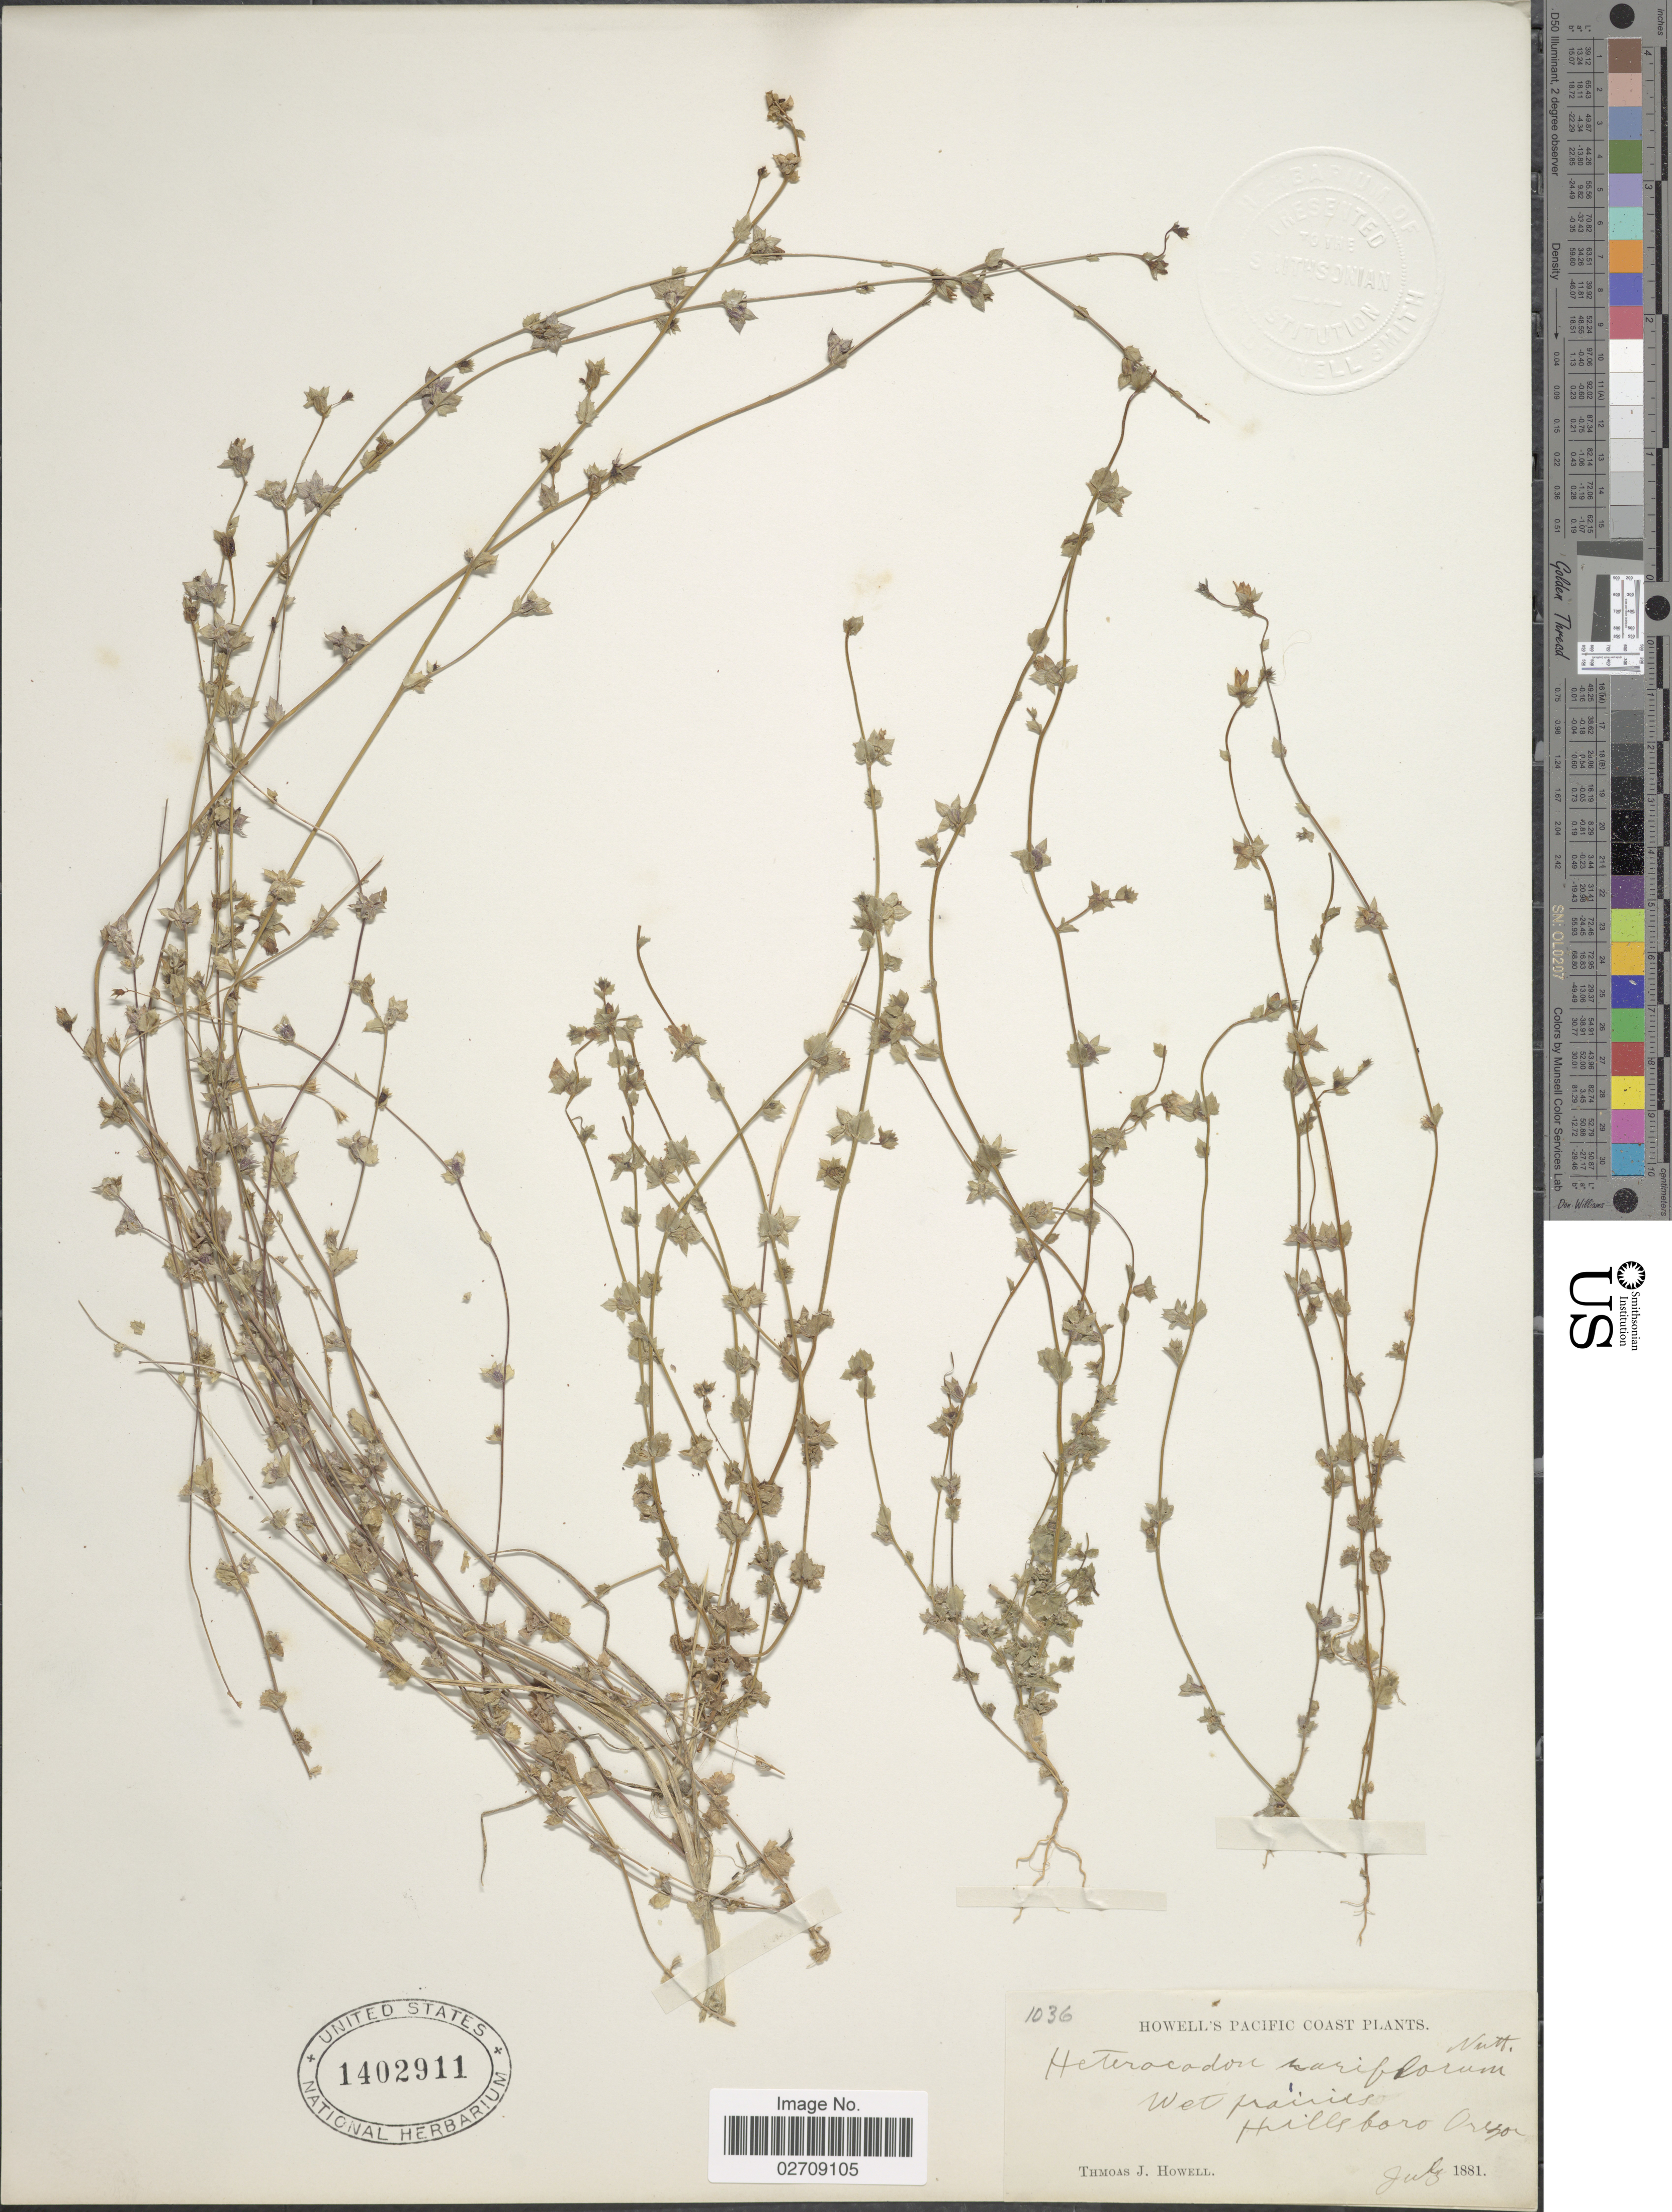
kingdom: Plantae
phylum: Tracheophyta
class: Magnoliopsida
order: Asterales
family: Campanulaceae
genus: Heterocodon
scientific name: Heterocodon rariflorum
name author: Nutt.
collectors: J. T. Howell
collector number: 1036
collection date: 1881-07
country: United States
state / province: Oregon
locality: Pacific Coast. Wet prairies. Hillsboro Oregon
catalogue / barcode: US 1402911